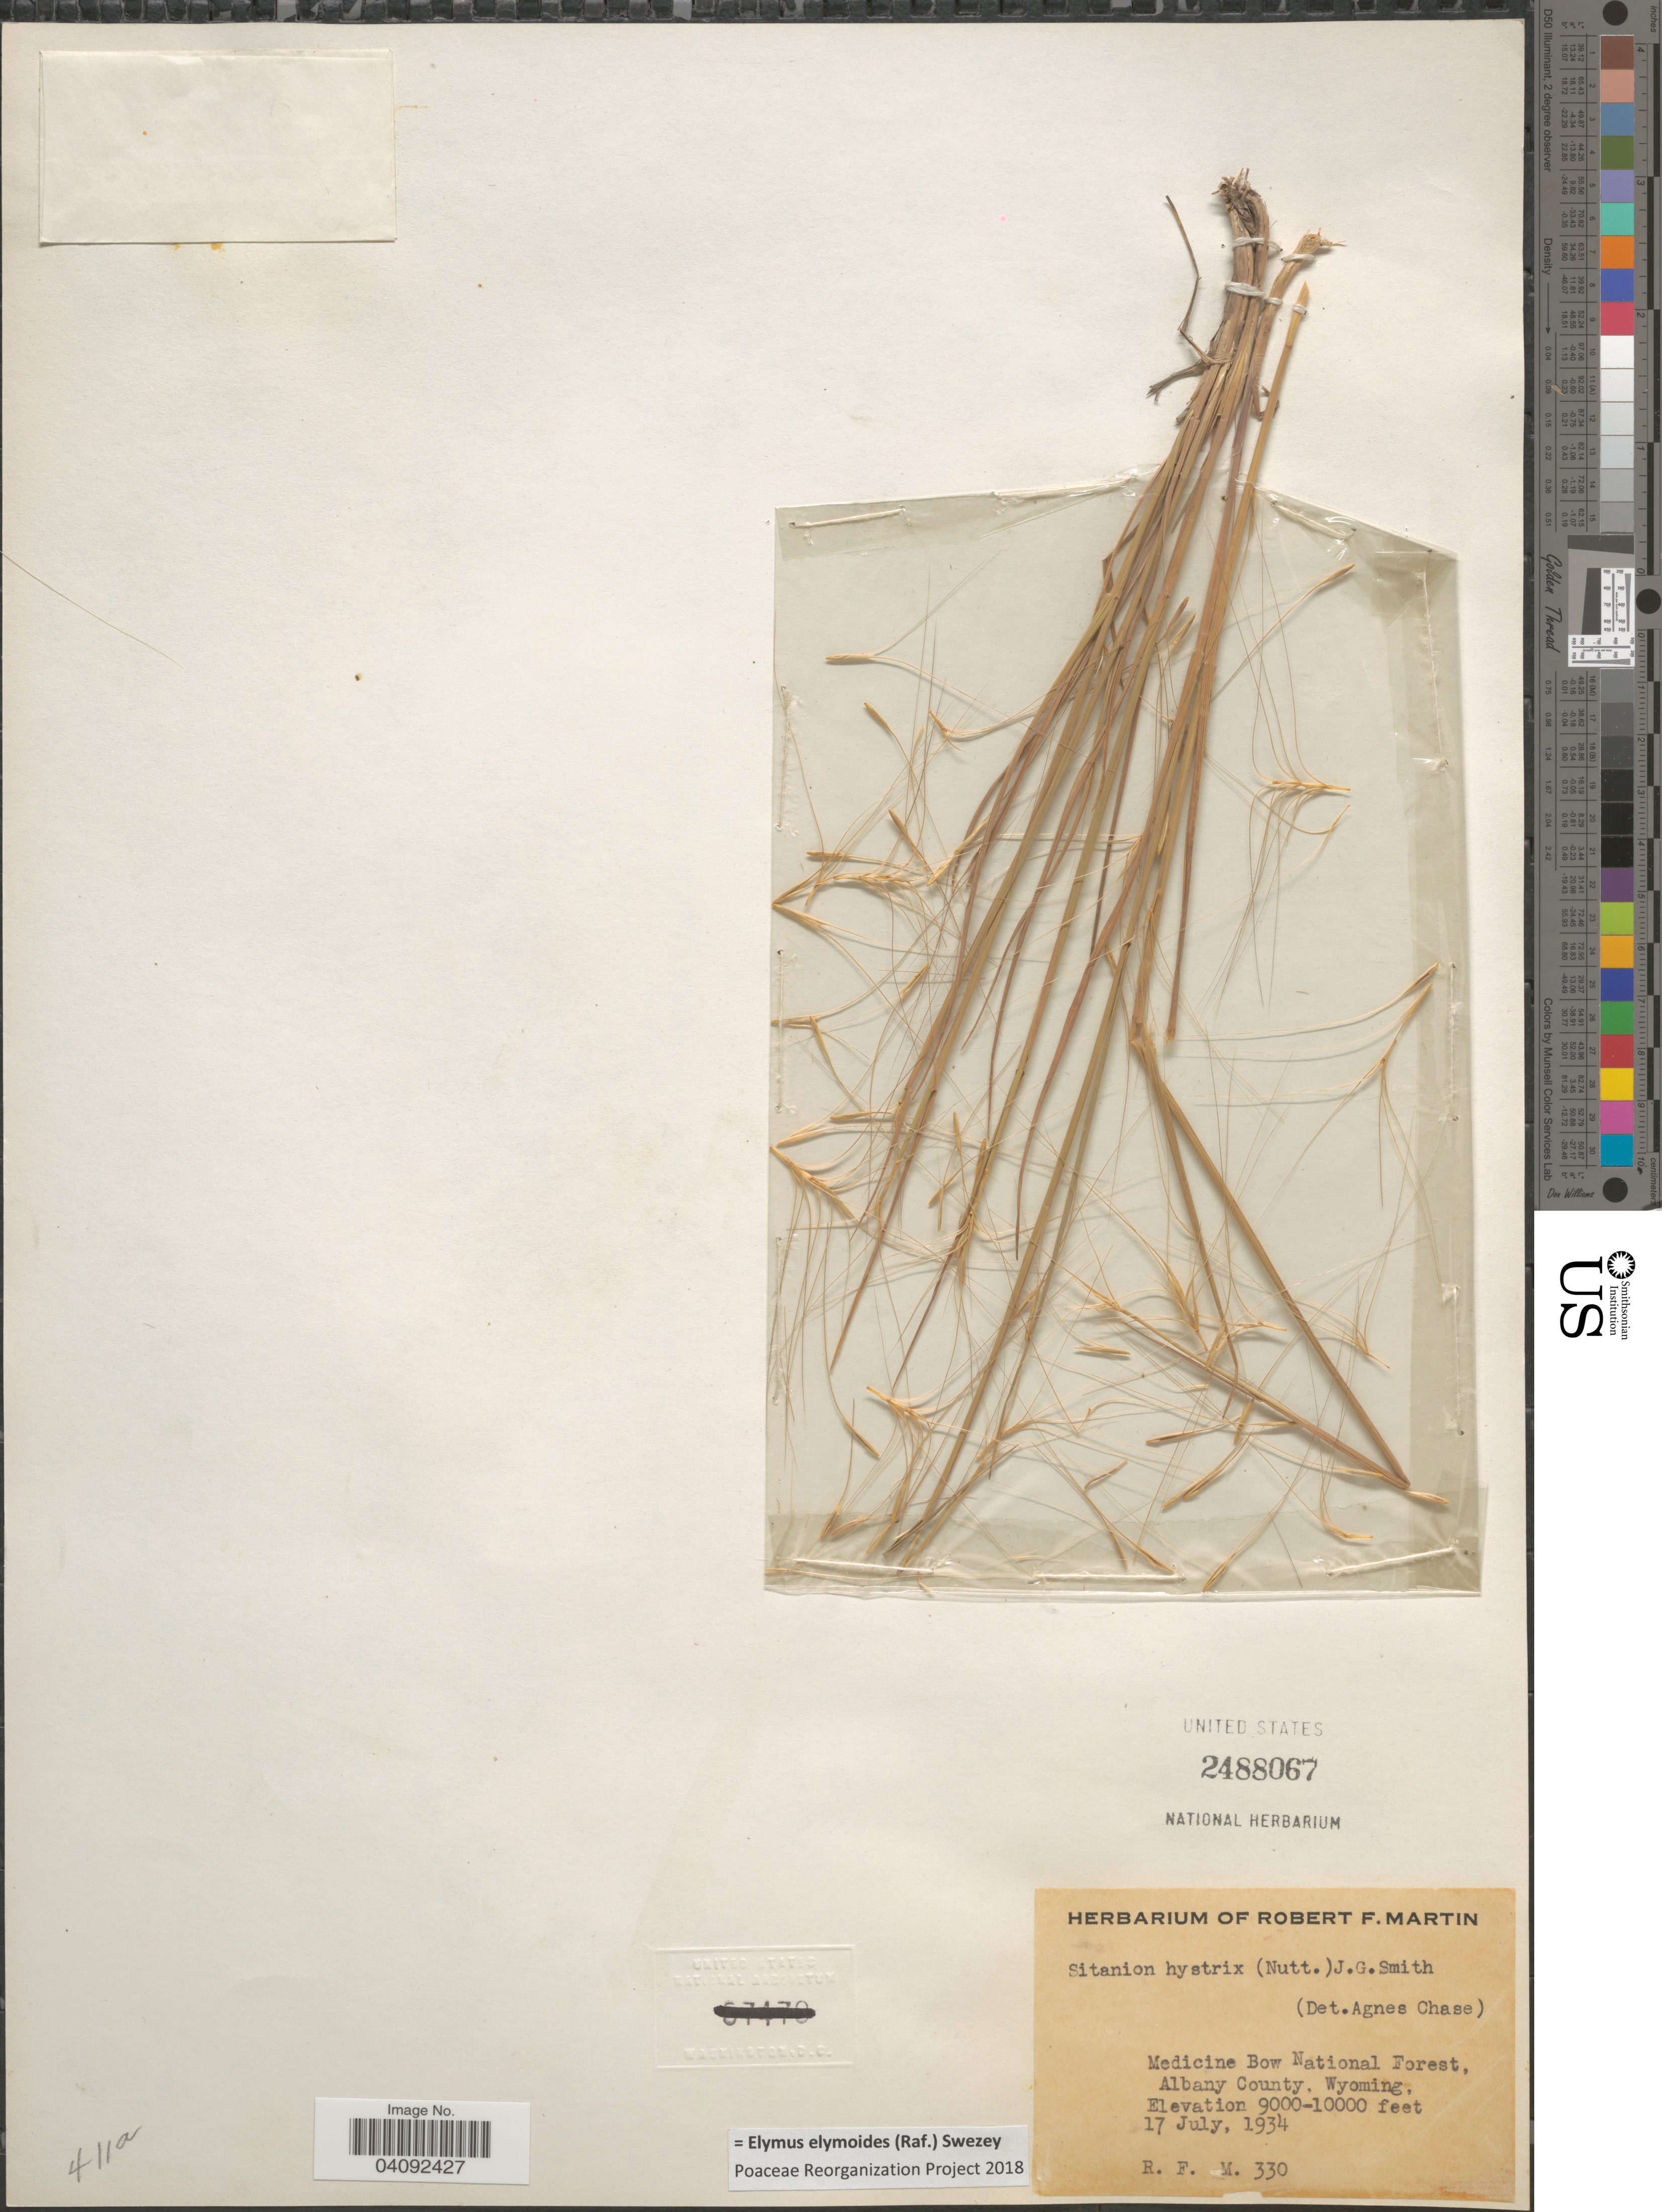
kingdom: Plantae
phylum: Tracheophyta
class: Liliopsida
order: Poales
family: Poaceae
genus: Elymus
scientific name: Elymus elymoides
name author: (Raf.) Swezey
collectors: R. F. Martin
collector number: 330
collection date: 1934-07-17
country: United States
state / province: Wyoming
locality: Medicine Bow National Forest, Albany County.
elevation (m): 2743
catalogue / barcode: US 2488067